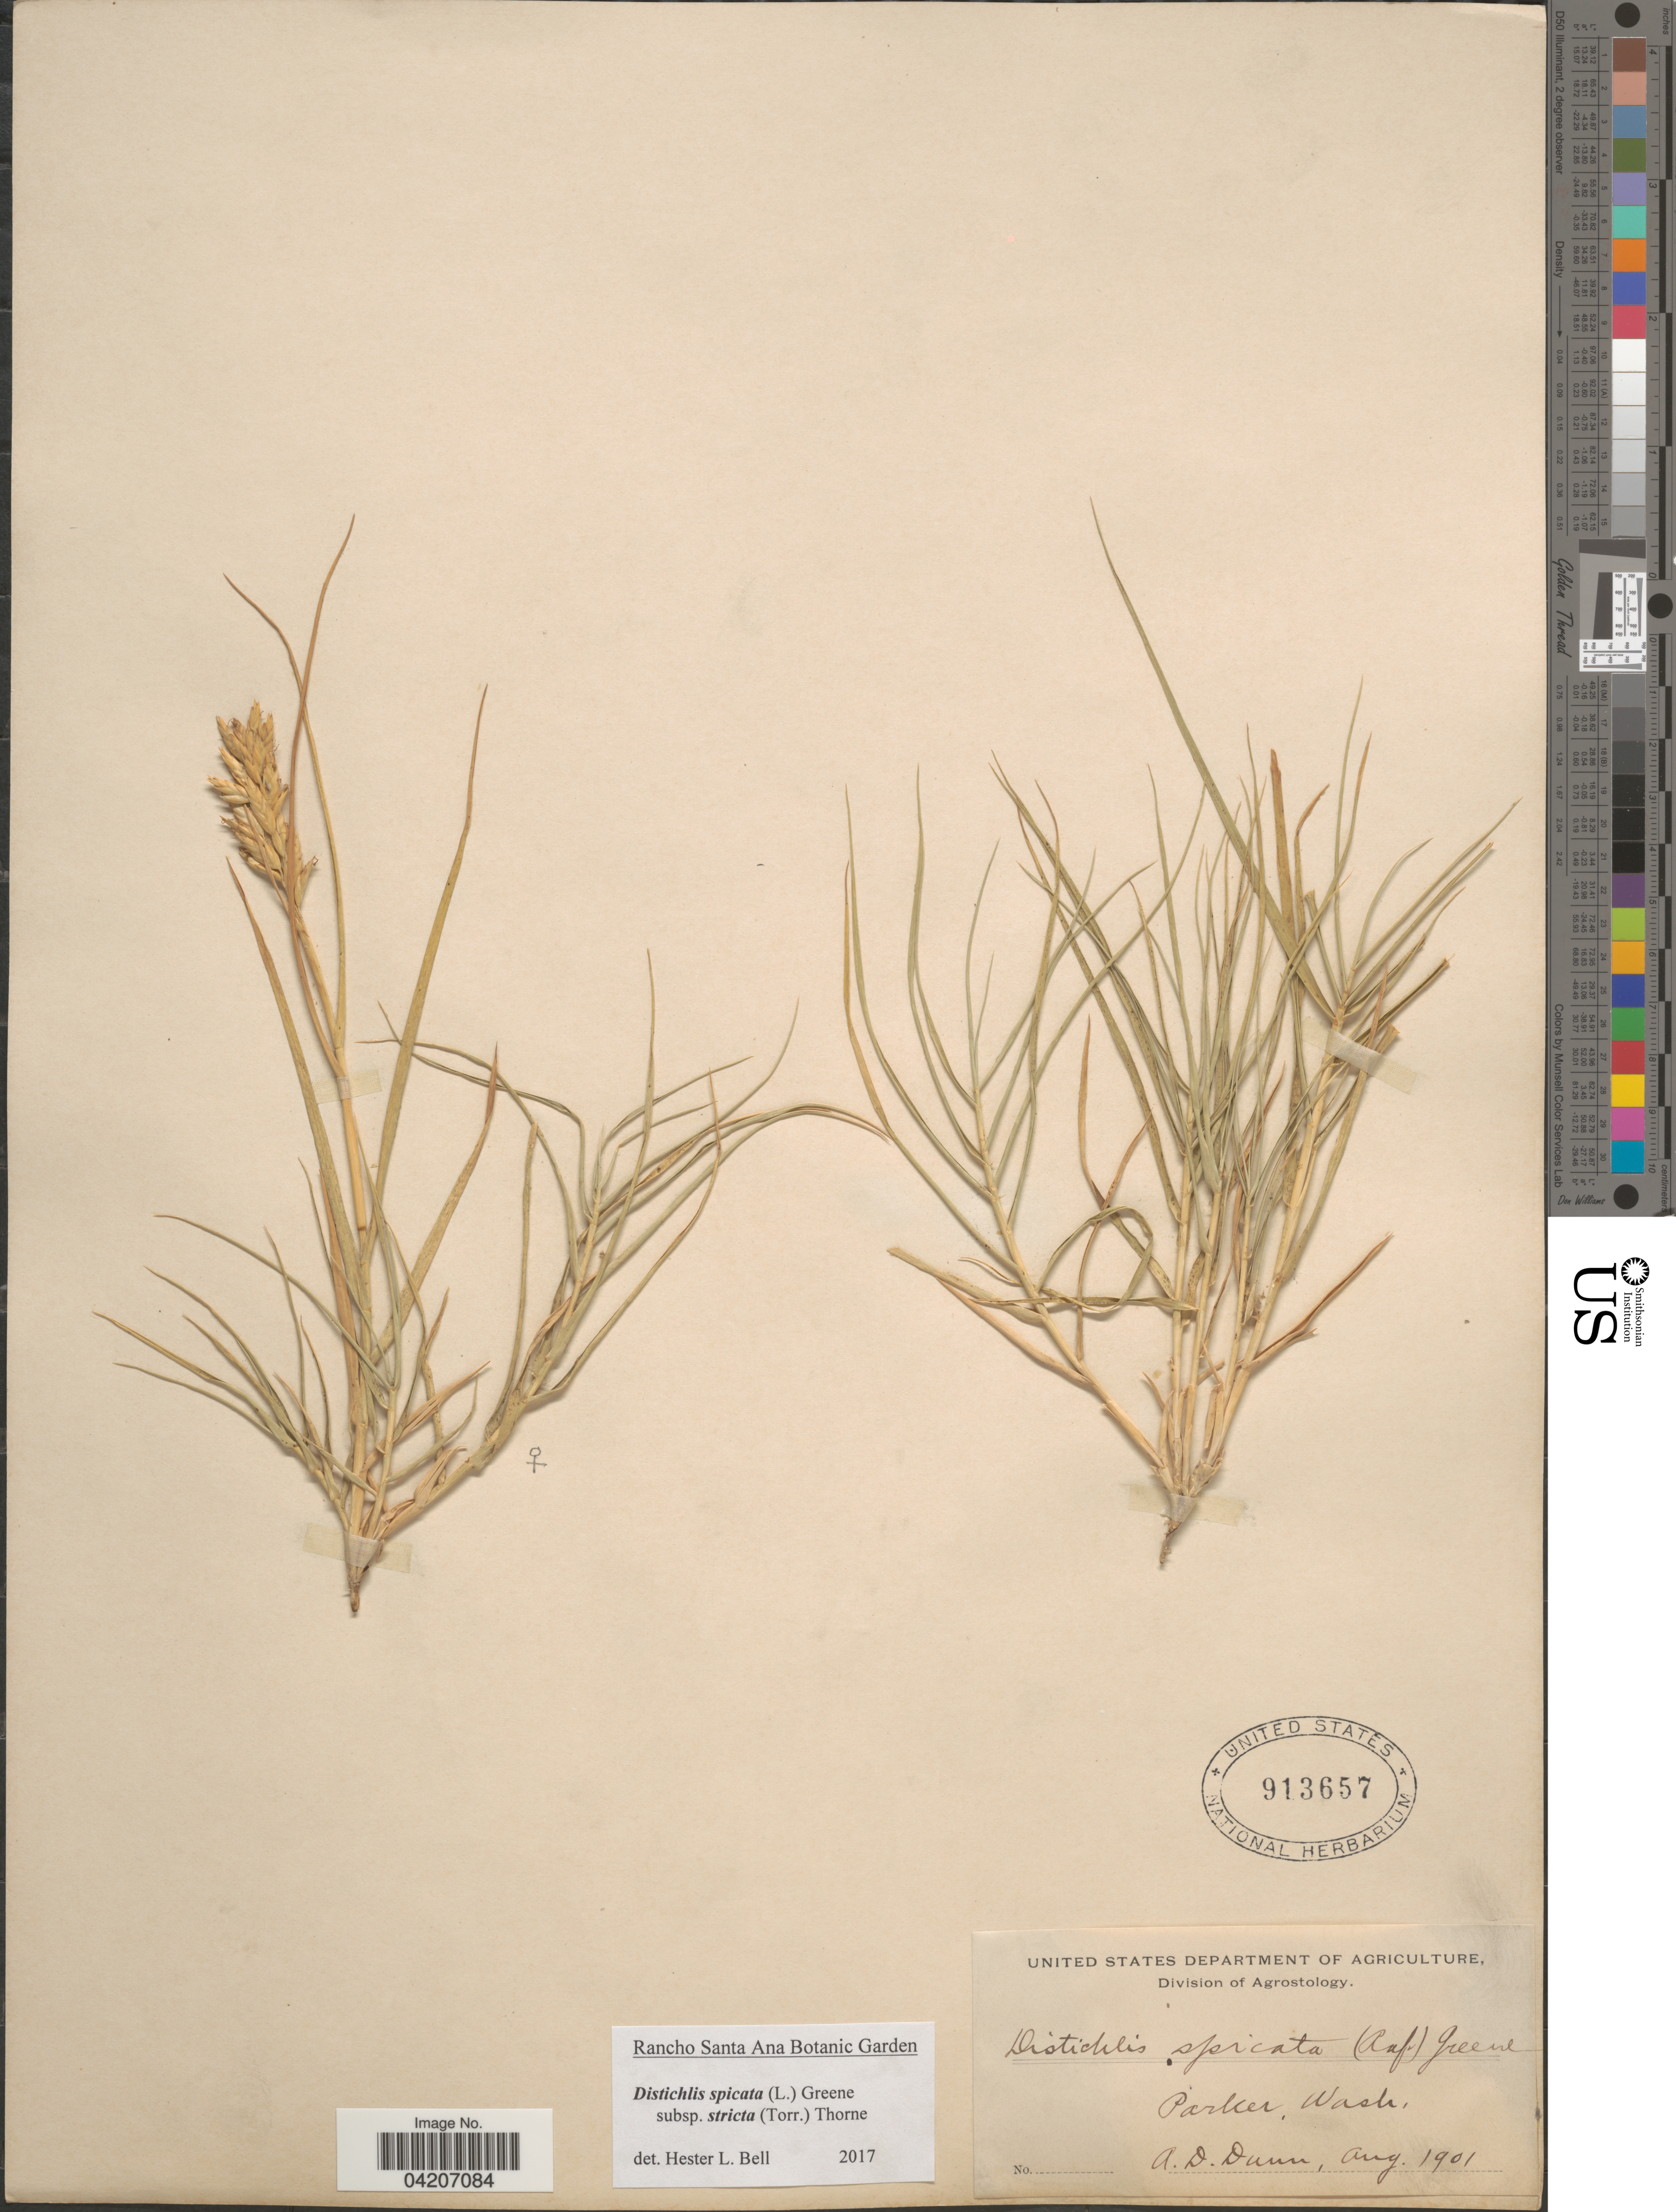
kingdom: Plantae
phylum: Tracheophyta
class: Liliopsida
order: Poales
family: Poaceae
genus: Distichlis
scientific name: Distichlis spicata subsp. stricta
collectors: A. Dunn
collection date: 1901-08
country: United States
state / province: Washington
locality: Parker.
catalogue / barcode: US 913657